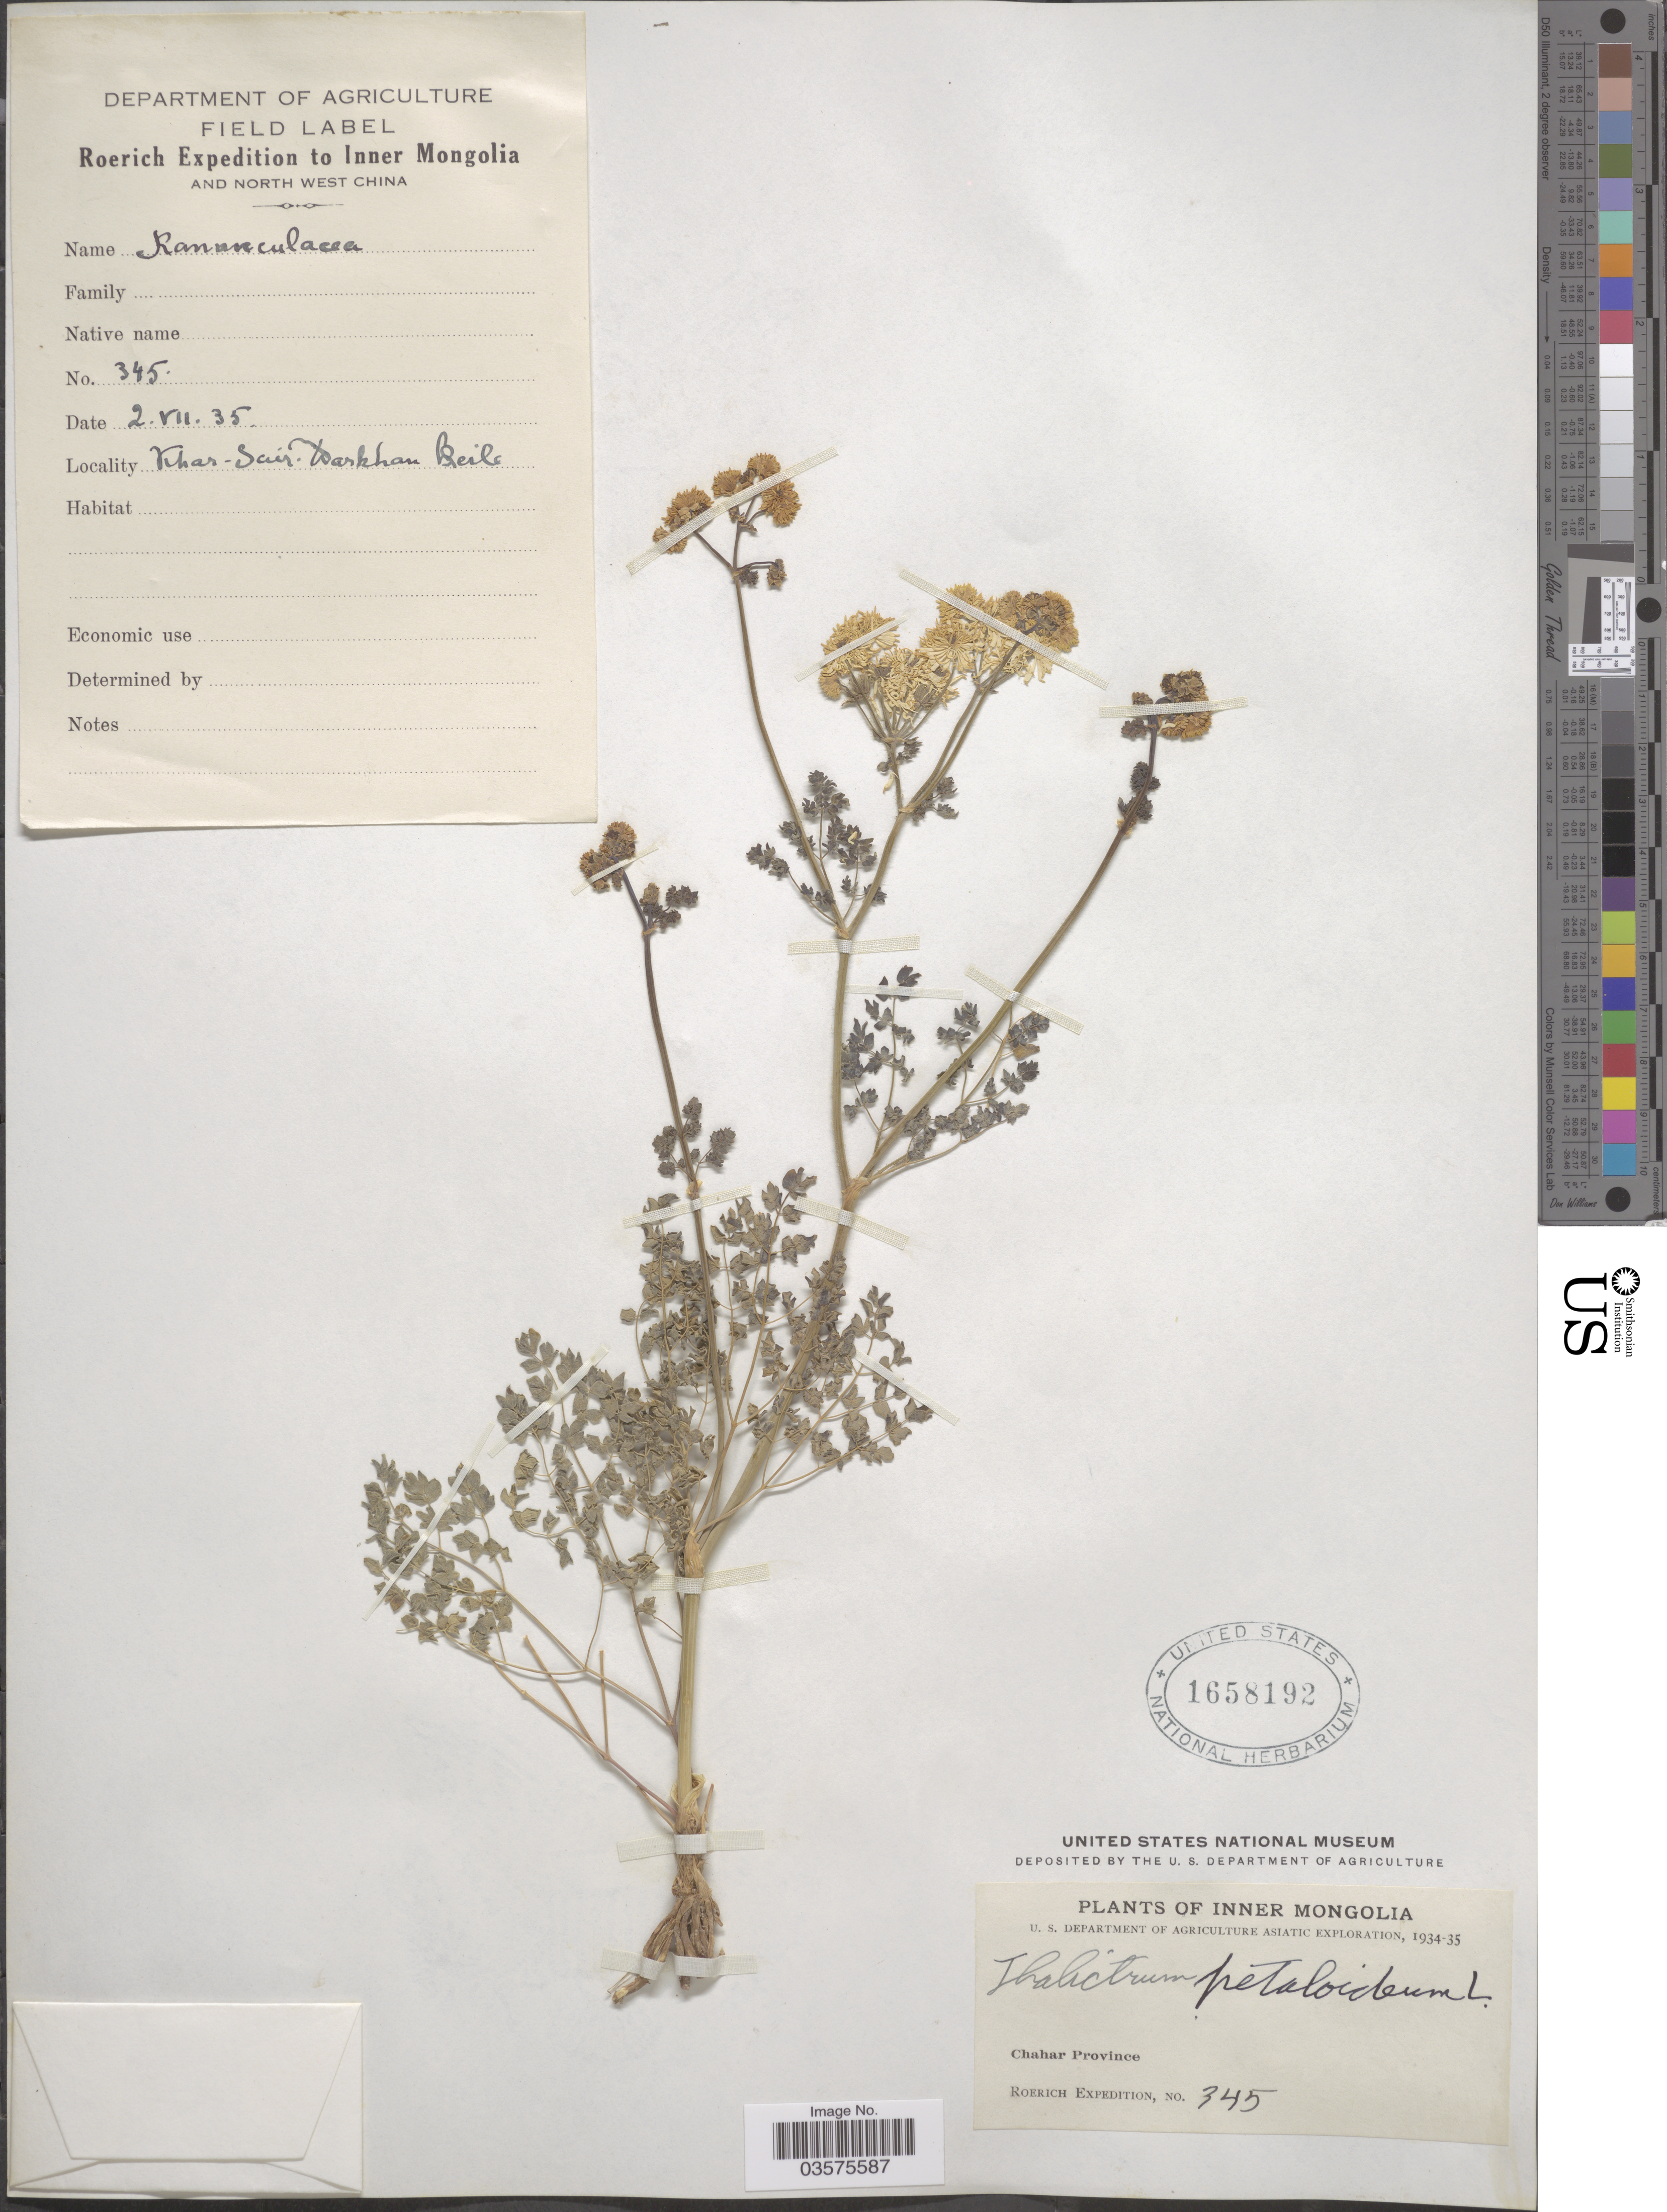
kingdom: Plantae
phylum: Tracheophyta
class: Magnoliopsida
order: Ranunculales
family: Ranunculaceae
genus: Thalictrum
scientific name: Thalictrum petaloideum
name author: L.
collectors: Roerich Expedition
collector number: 345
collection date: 1935-07-02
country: China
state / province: Nei Monggol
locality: Inner Mongolia and North West China. Khar-Sair. Darkhan Beile. Chahar Province.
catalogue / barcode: US 1658192